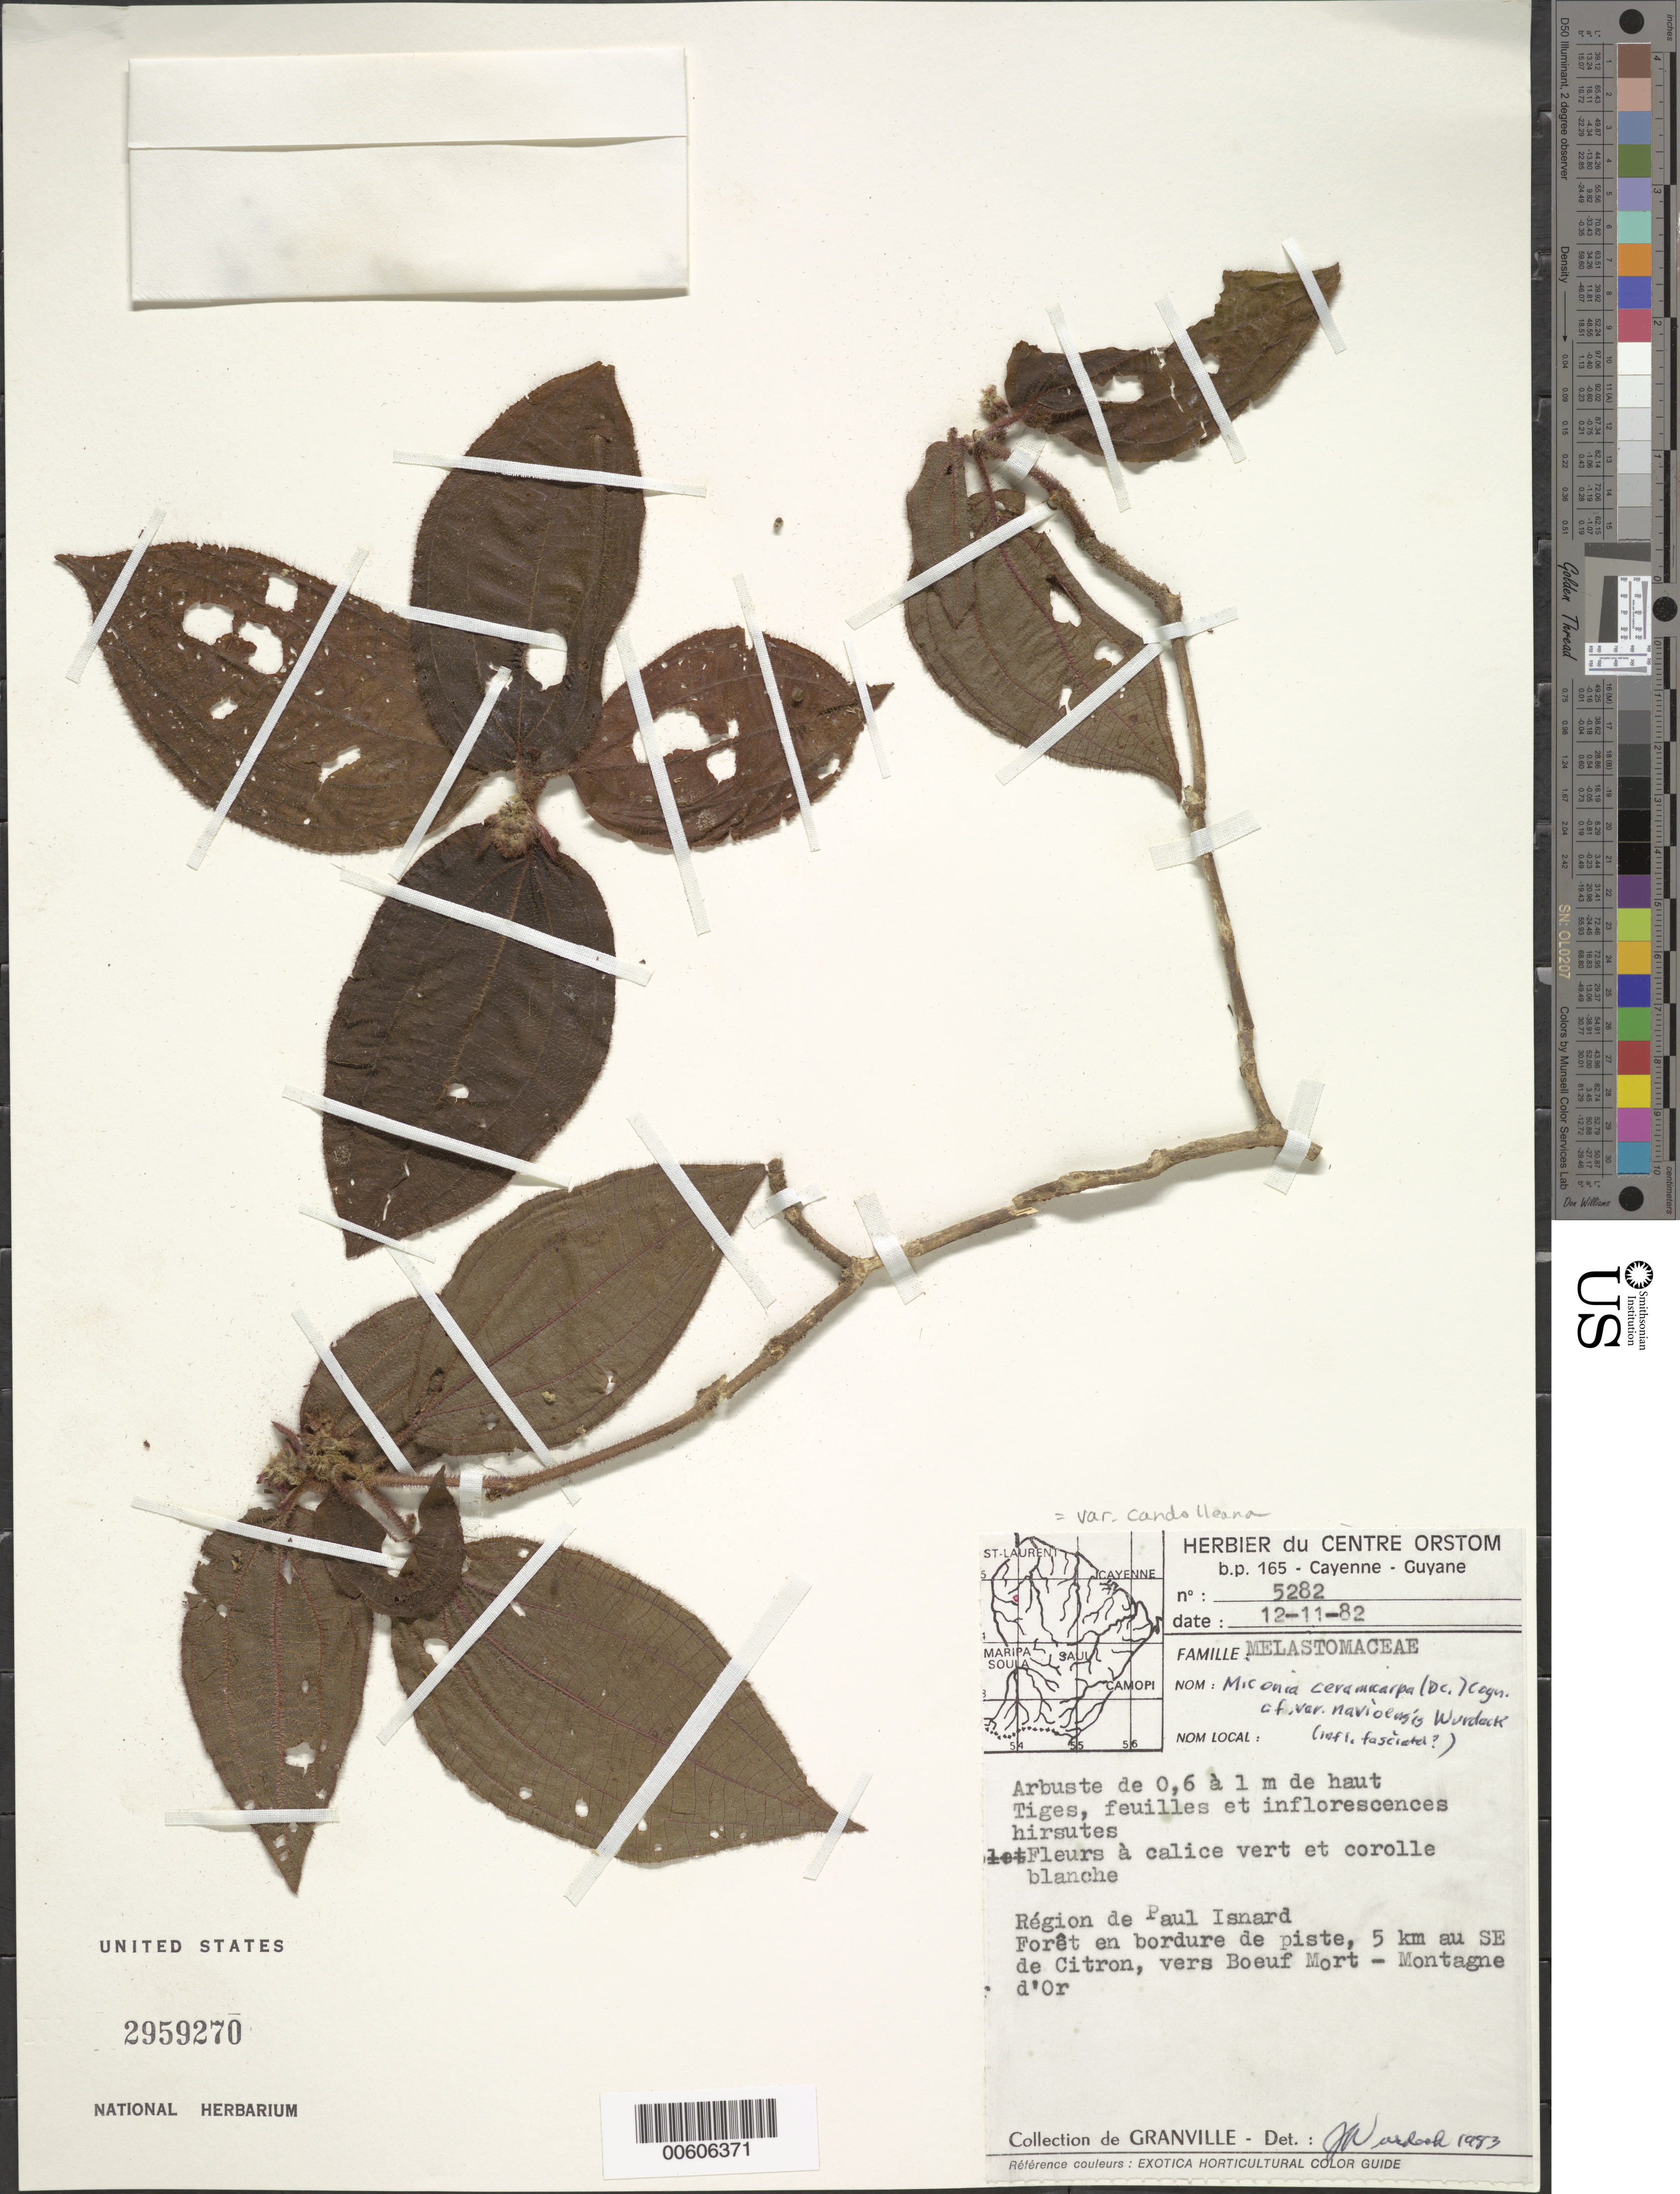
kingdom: Plantae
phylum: Tracheophyta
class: Magnoliopsida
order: Myrtales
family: Melastomataceae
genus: Miconia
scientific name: Miconia ceramicarpa var. candolleana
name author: Cogn.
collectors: J.-J. de Granville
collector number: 5282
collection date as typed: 12-Nov-82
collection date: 1982-11-12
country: French Guiana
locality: Région de Paul Isnard, 5 km SE of Citron, vers Boeuf Mort-Montagne d'Or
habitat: Foret en bordure de piste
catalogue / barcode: US 2959270